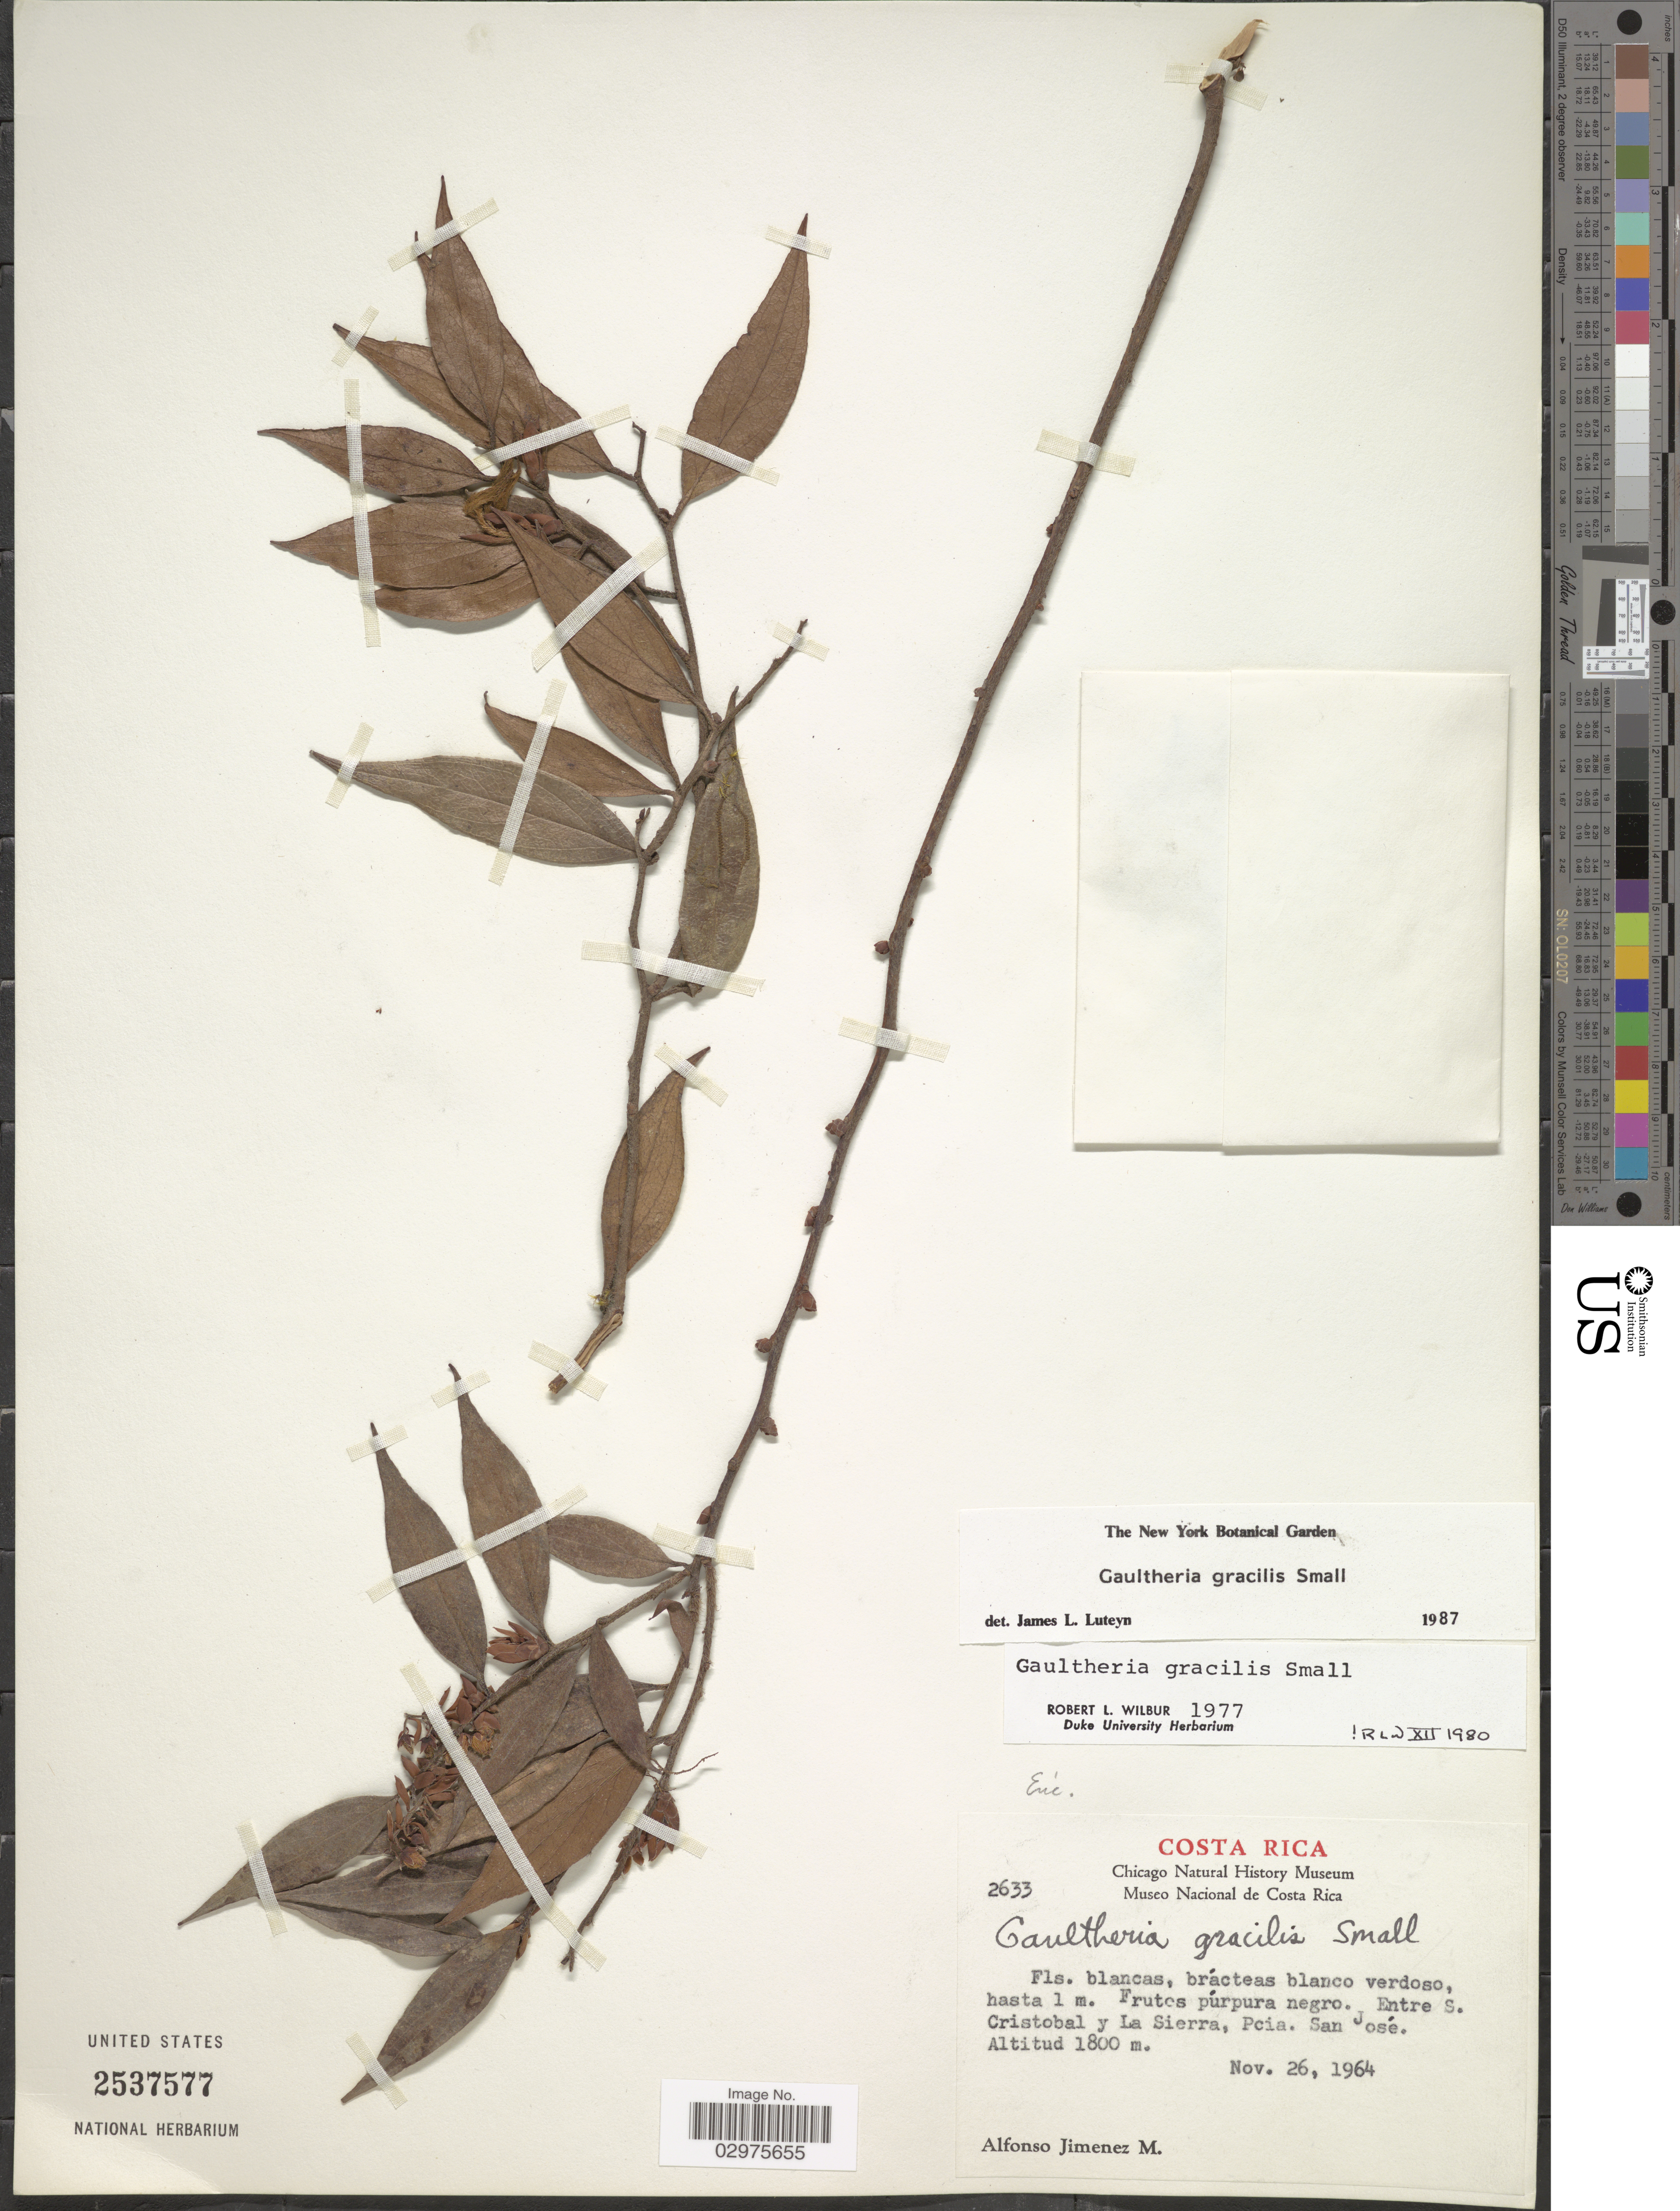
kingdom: Plantae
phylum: Tracheophyta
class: Magnoliopsida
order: Ericales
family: Ericaceae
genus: Gaultheria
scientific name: Gaultheria gracilis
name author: Small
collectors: A. Jimenez M.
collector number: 2633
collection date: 1964-11-26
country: Costa Rica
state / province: San José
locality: Entre S. Cristobal y La Sierra.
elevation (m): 1800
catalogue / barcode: US 2537577